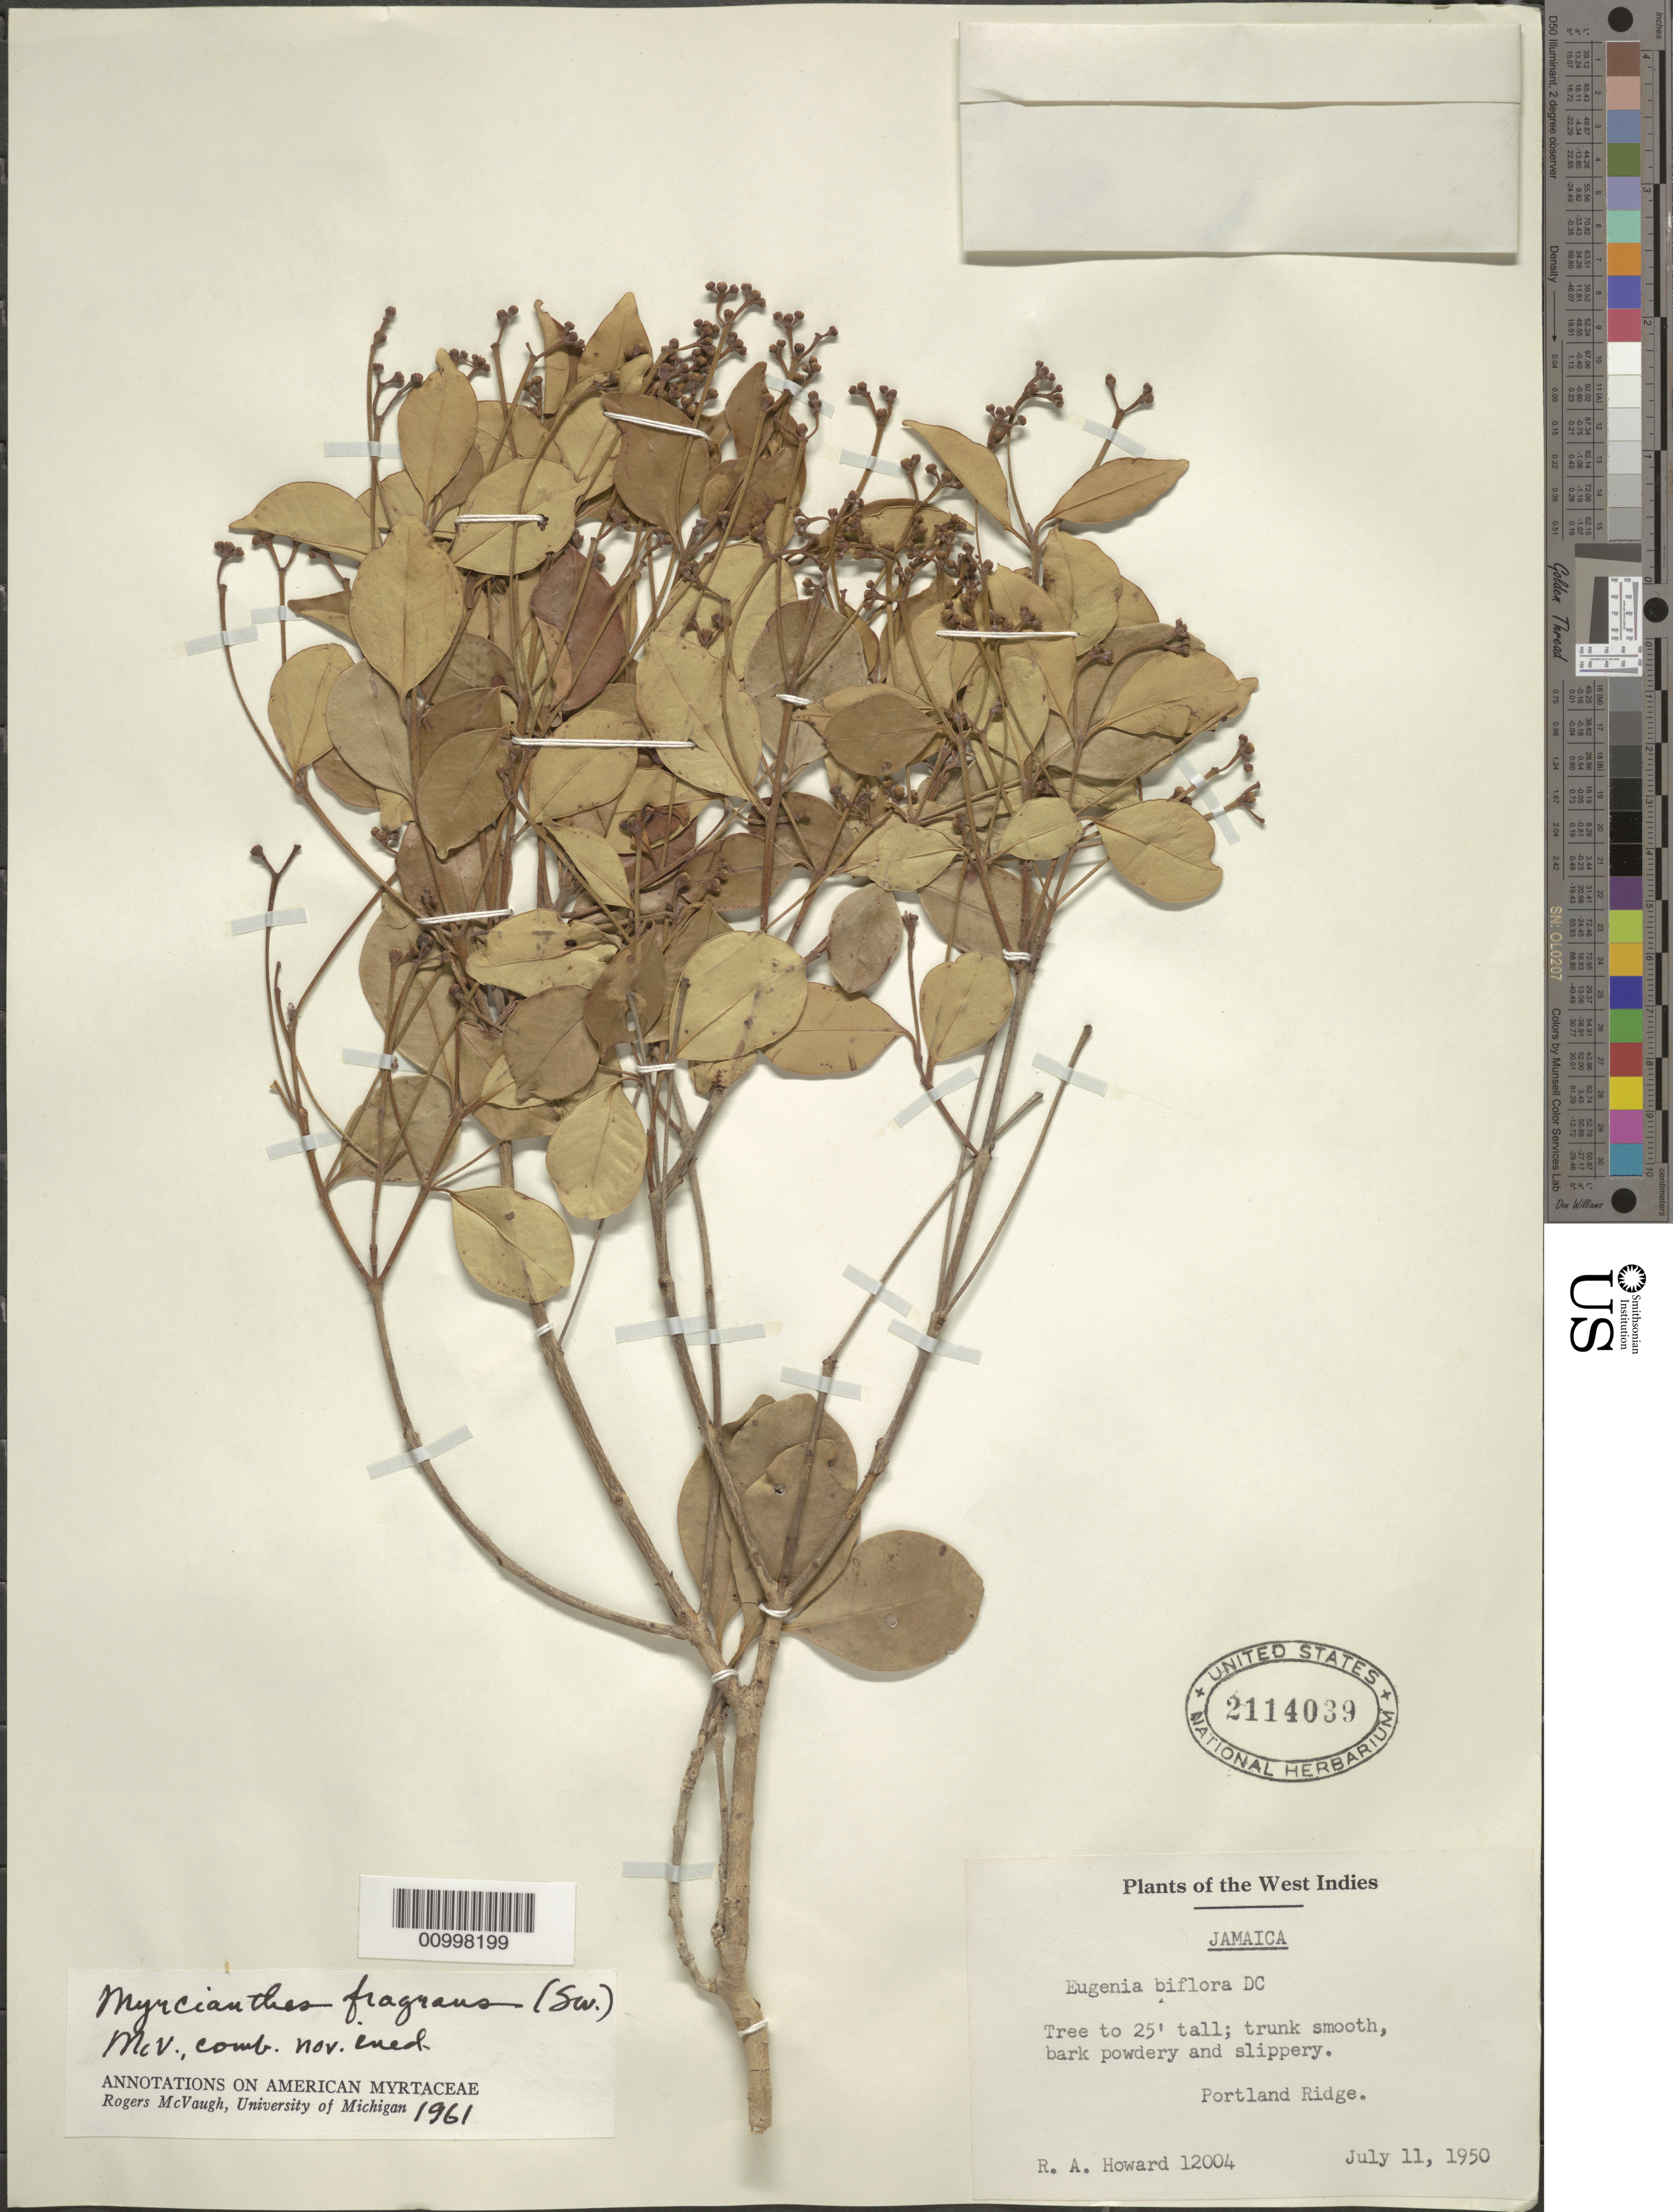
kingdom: Plantae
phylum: Tracheophyta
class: Magnoliopsida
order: Myrtales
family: Myrtaceae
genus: Myrcianthes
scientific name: Myrcianthes fragrans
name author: (Sw.) McVaugh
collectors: R. A. Howard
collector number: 12004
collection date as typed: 11 Jul 1950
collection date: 1950-07-11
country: Jamaica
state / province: Clarendon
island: Jamaica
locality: Portland Ridge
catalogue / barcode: US 2114039